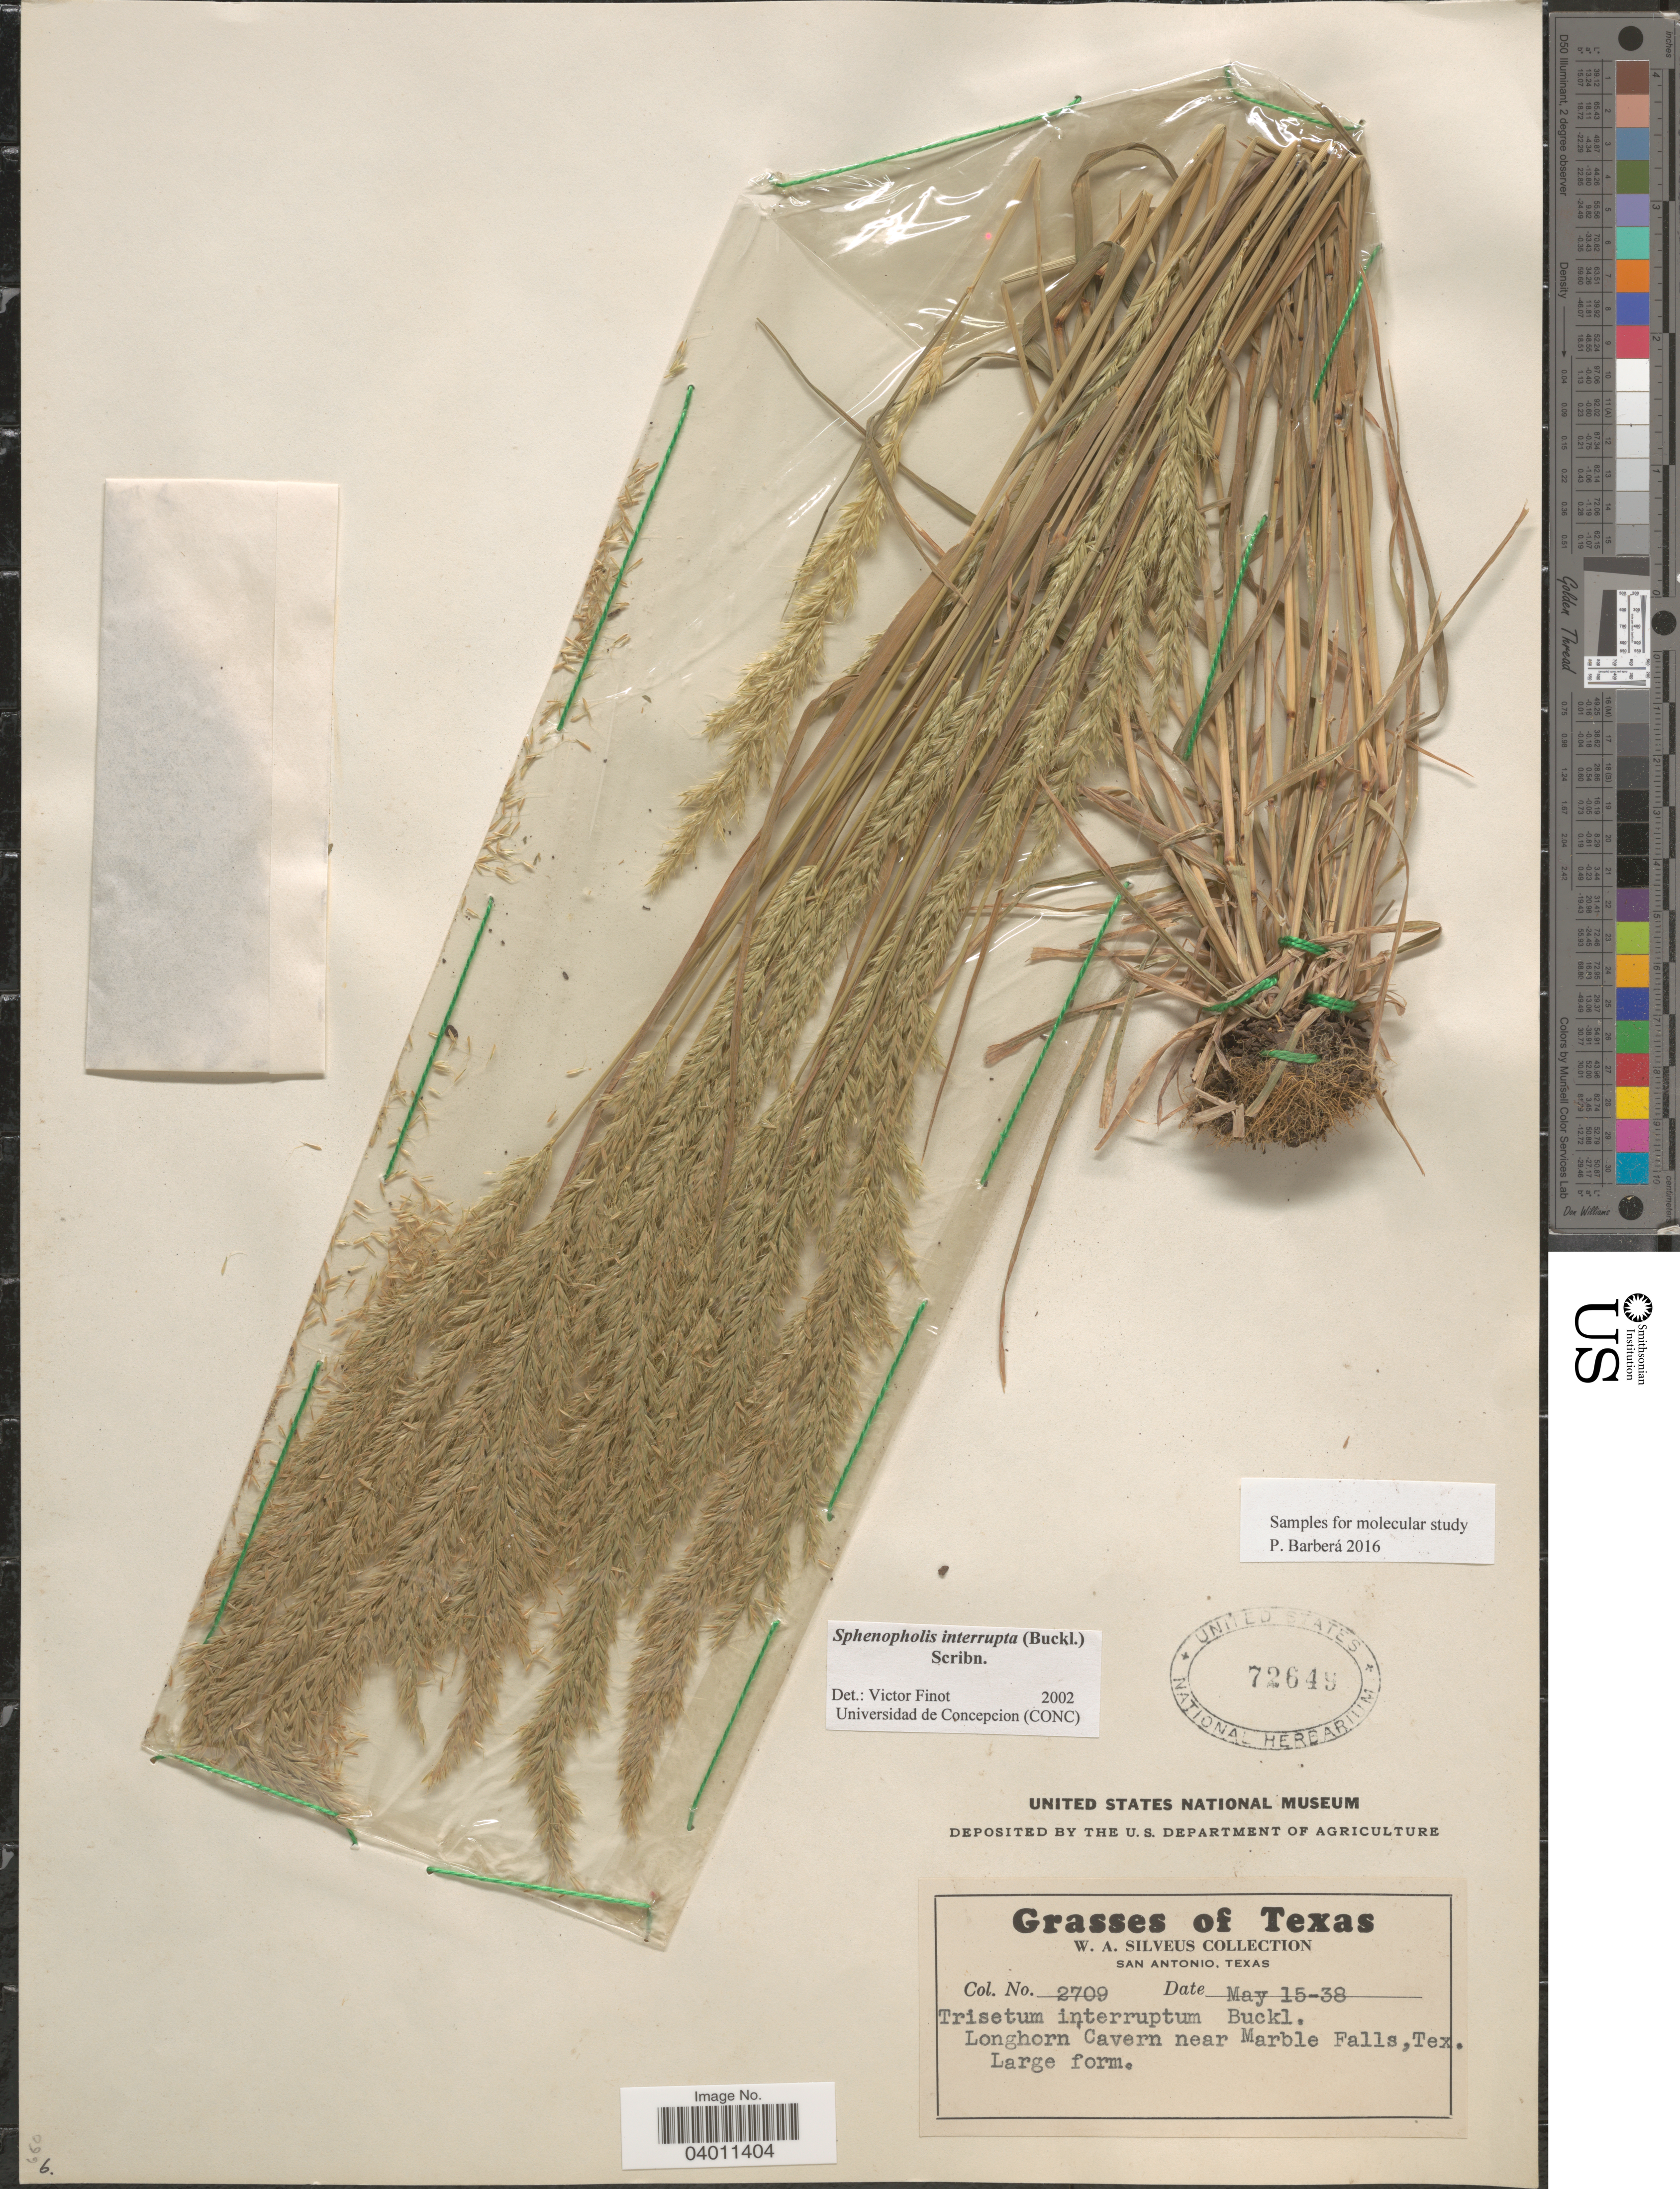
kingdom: Plantae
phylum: Tracheophyta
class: Liliopsida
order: Poales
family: Poaceae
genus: Sphenopholis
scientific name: Sphenopholis interrupta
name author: (Buckley) Scribn.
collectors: W. Silveus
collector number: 2709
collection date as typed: Transcribed d/m/y: 15/5/38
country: United States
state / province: Texas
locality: Longhorn Cavern near Marble Falls.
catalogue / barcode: US 72649